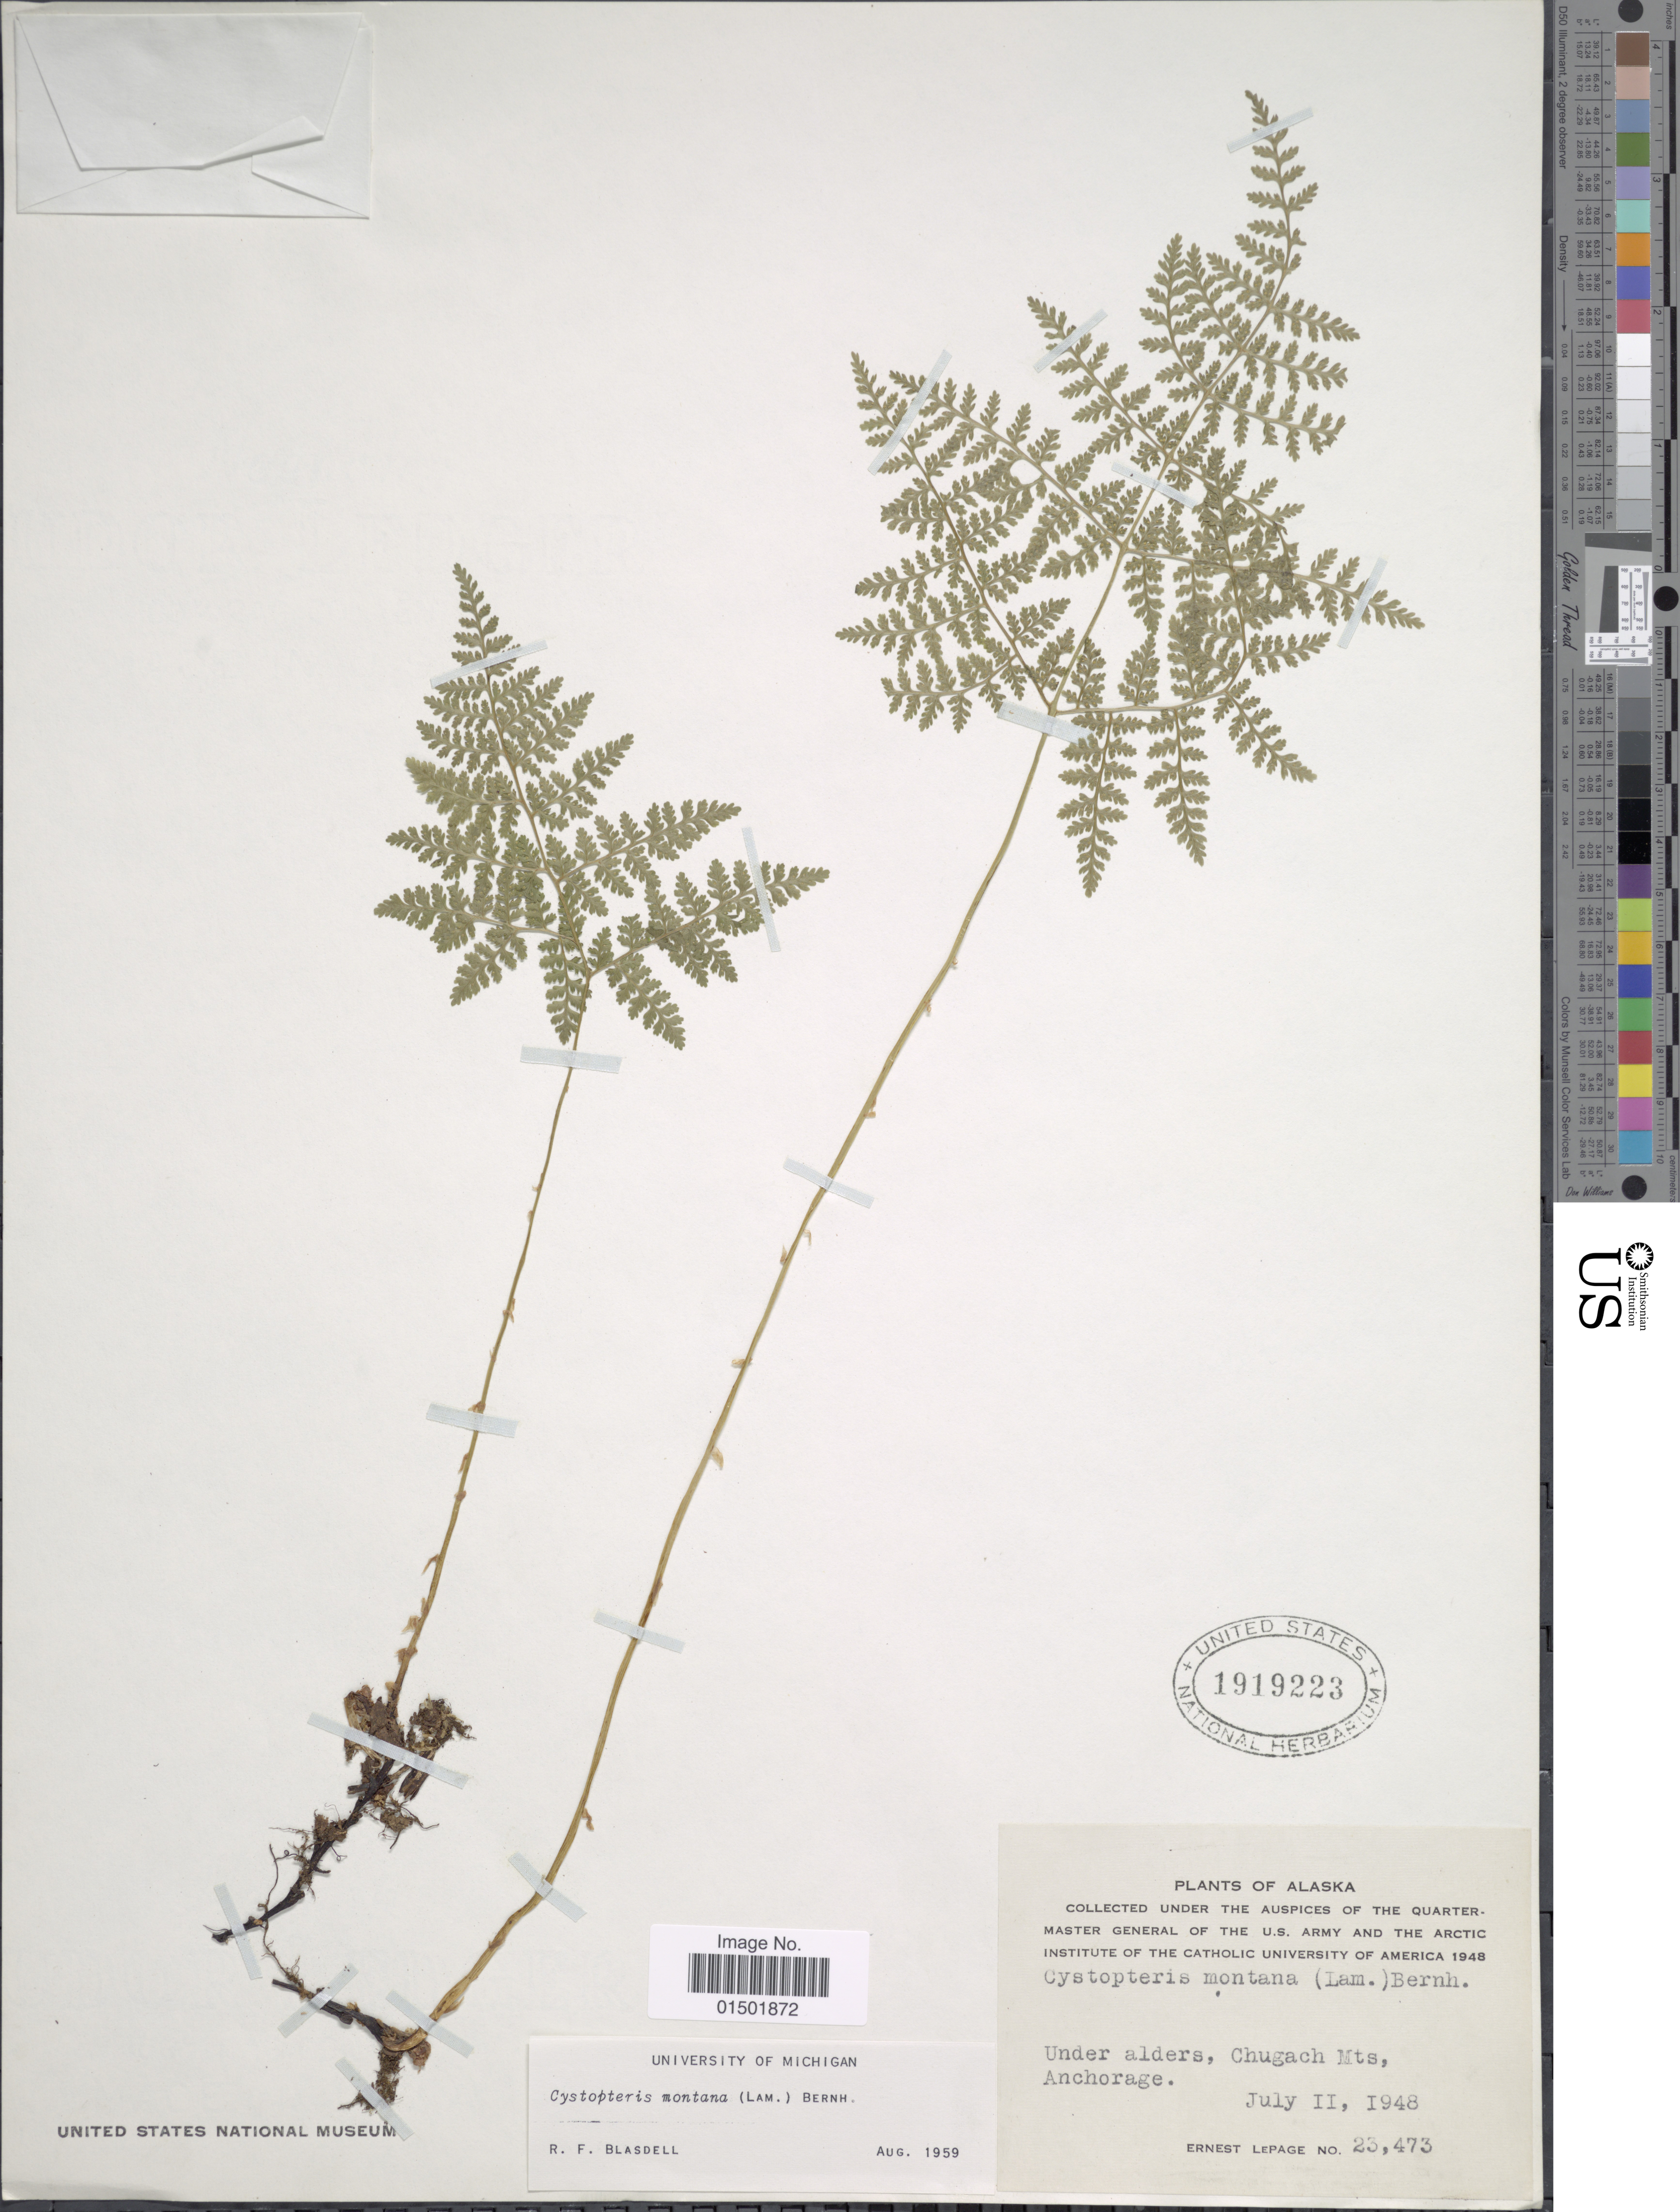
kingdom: Plantae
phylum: Tracheophyta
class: Polypodiopsida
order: Polypodiales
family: Cystopteridaceae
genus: Cystopteris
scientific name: Cystopteris montana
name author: (Lam.) Desv.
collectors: E. Lepage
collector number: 23473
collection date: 1948-07-11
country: United States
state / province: Alaska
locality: Under alders, Chugach Mts. Anchorage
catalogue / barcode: US 1919223